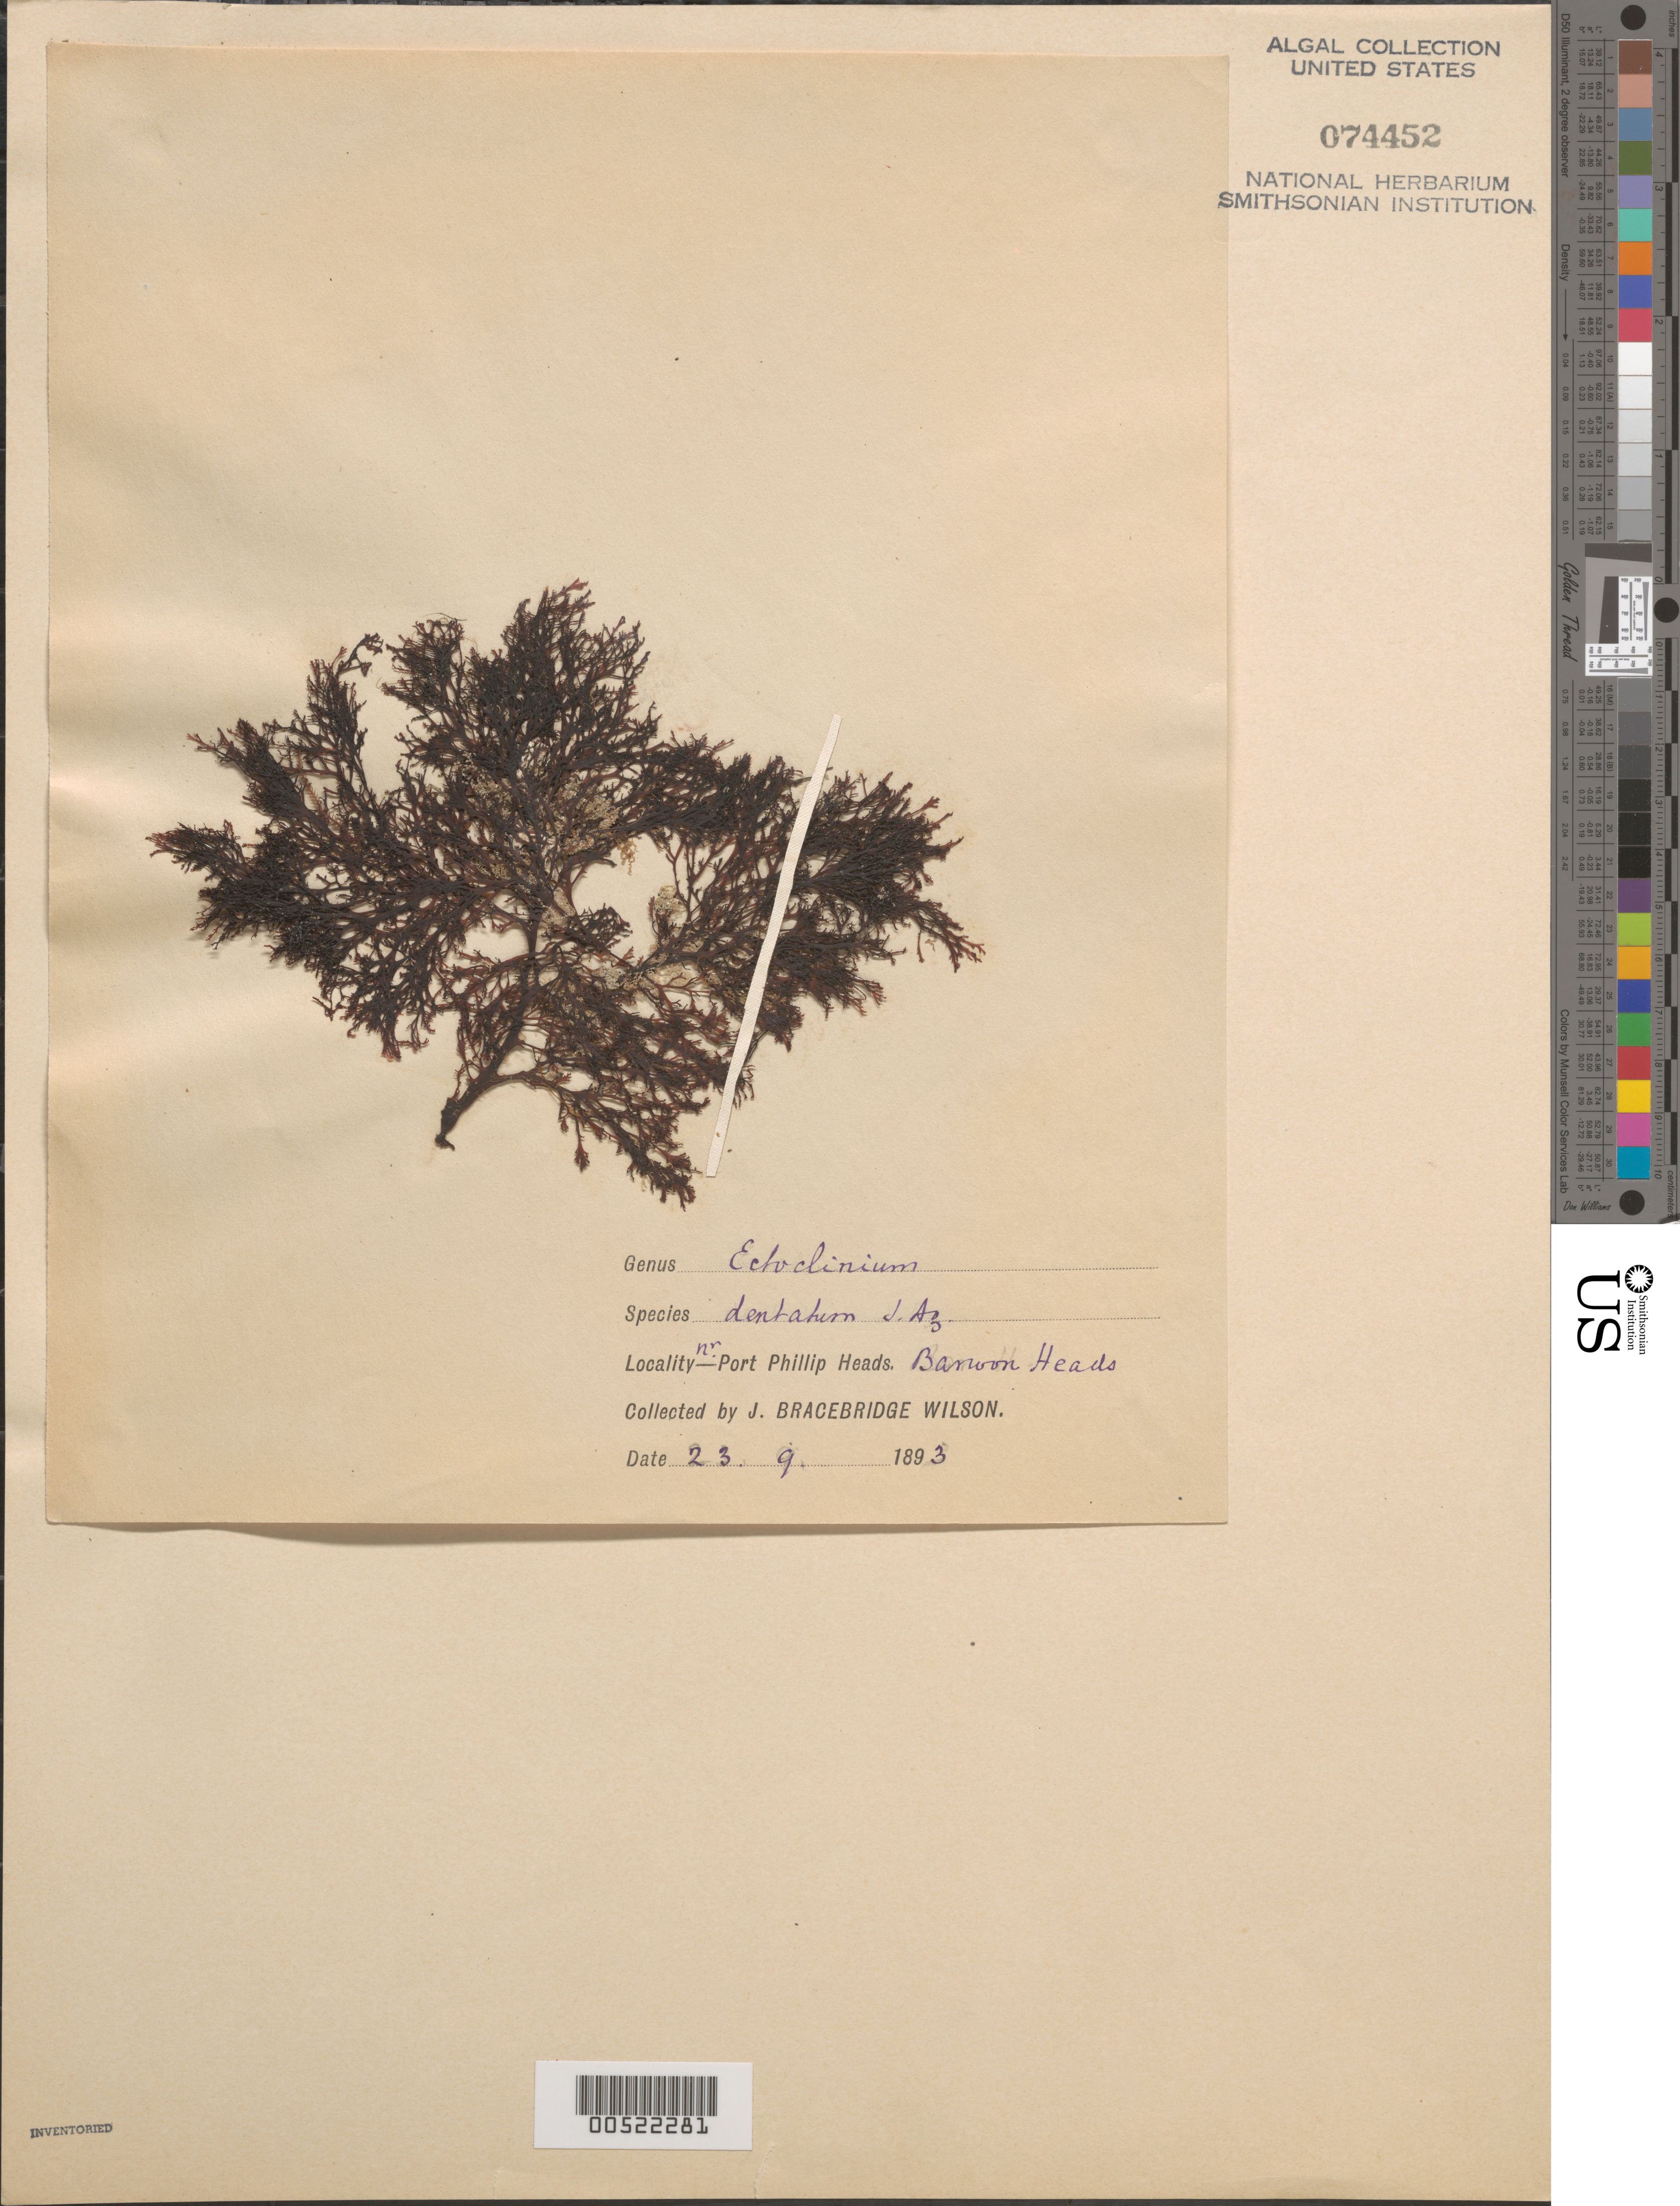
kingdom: Plantae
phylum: Rhodophyta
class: Florideophyceae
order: Gigartinales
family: Mychodeaceae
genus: Ectoclinium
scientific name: Ectoclinium dentatum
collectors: J. B. Wilson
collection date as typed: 23 Sep 1893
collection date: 1893-09-23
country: Australia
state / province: Victoria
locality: Barwon heads, near port phillip heads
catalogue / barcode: US 74452